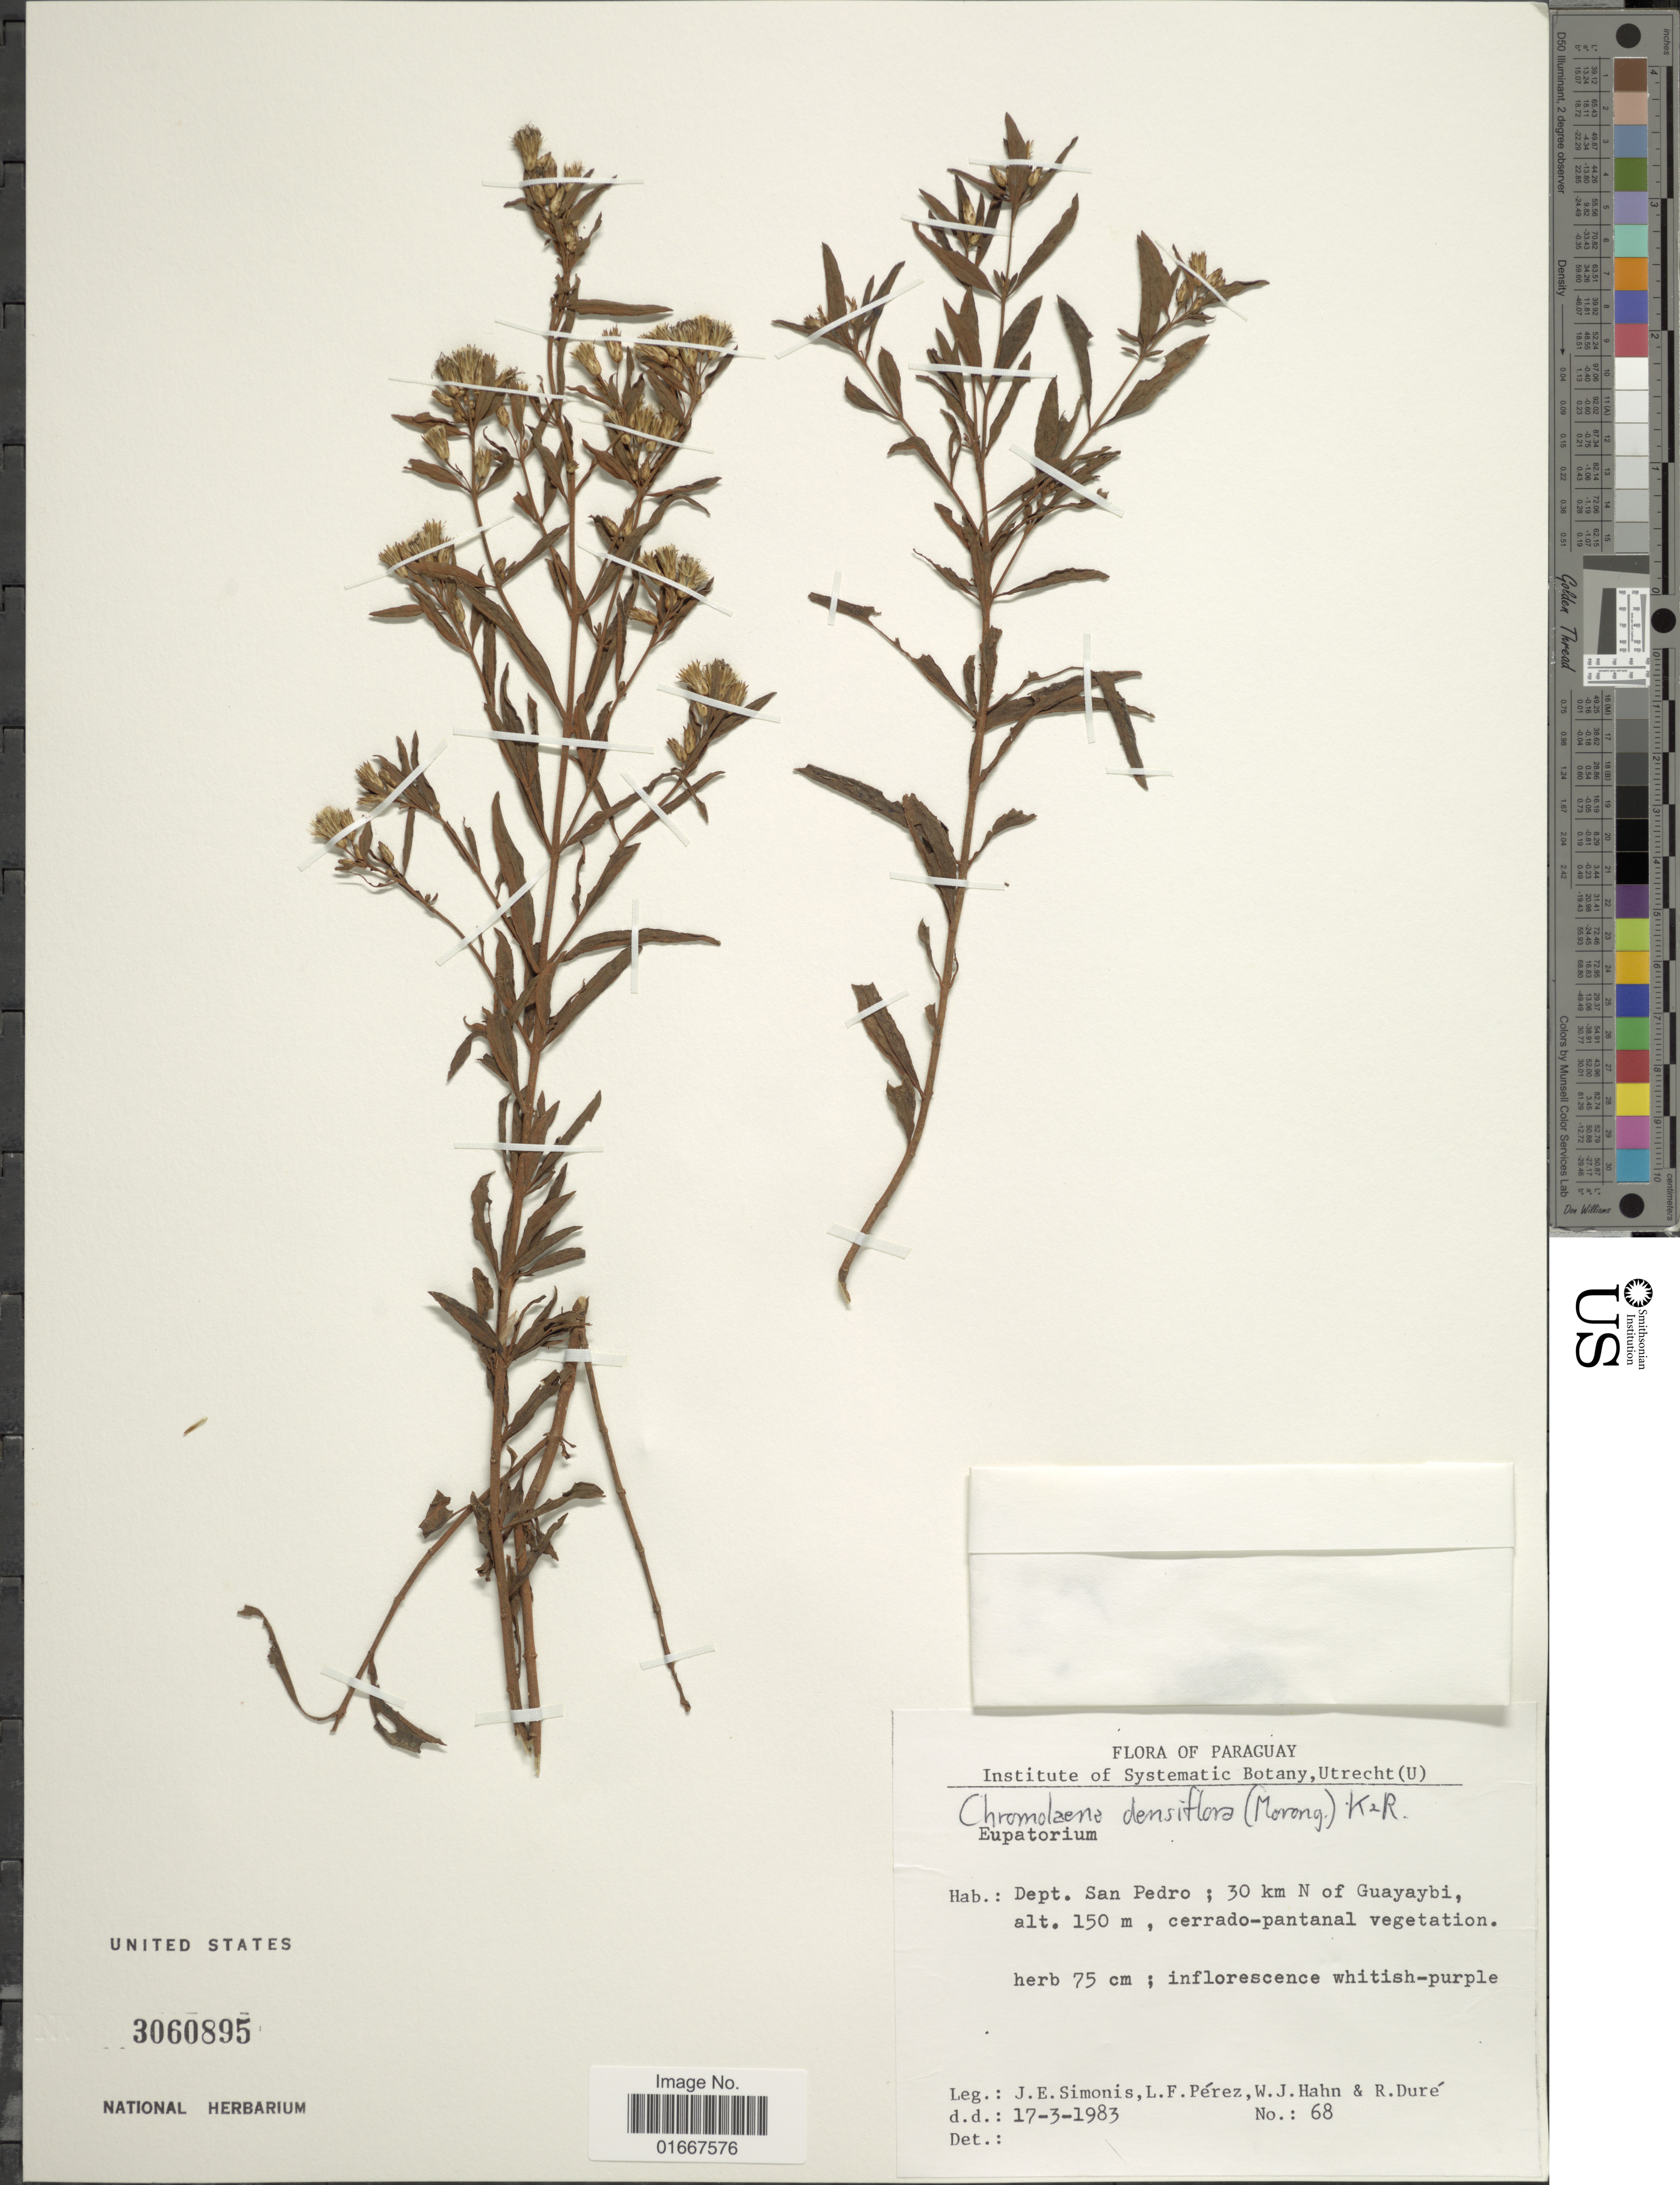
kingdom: Plantae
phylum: Tracheophyta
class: Magnoliopsida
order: Asterales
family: Asteraceae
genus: Chromolaena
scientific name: Chromolaena densiflorum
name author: (Morong) R.M. King & H. Rob.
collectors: J. E. Simonis, L. Perez, W. J. Hahn & R. Duré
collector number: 68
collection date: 1983-03-19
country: Paraguay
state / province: San Pedro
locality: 30 km N of Guayaybi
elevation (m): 150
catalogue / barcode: US 3060895